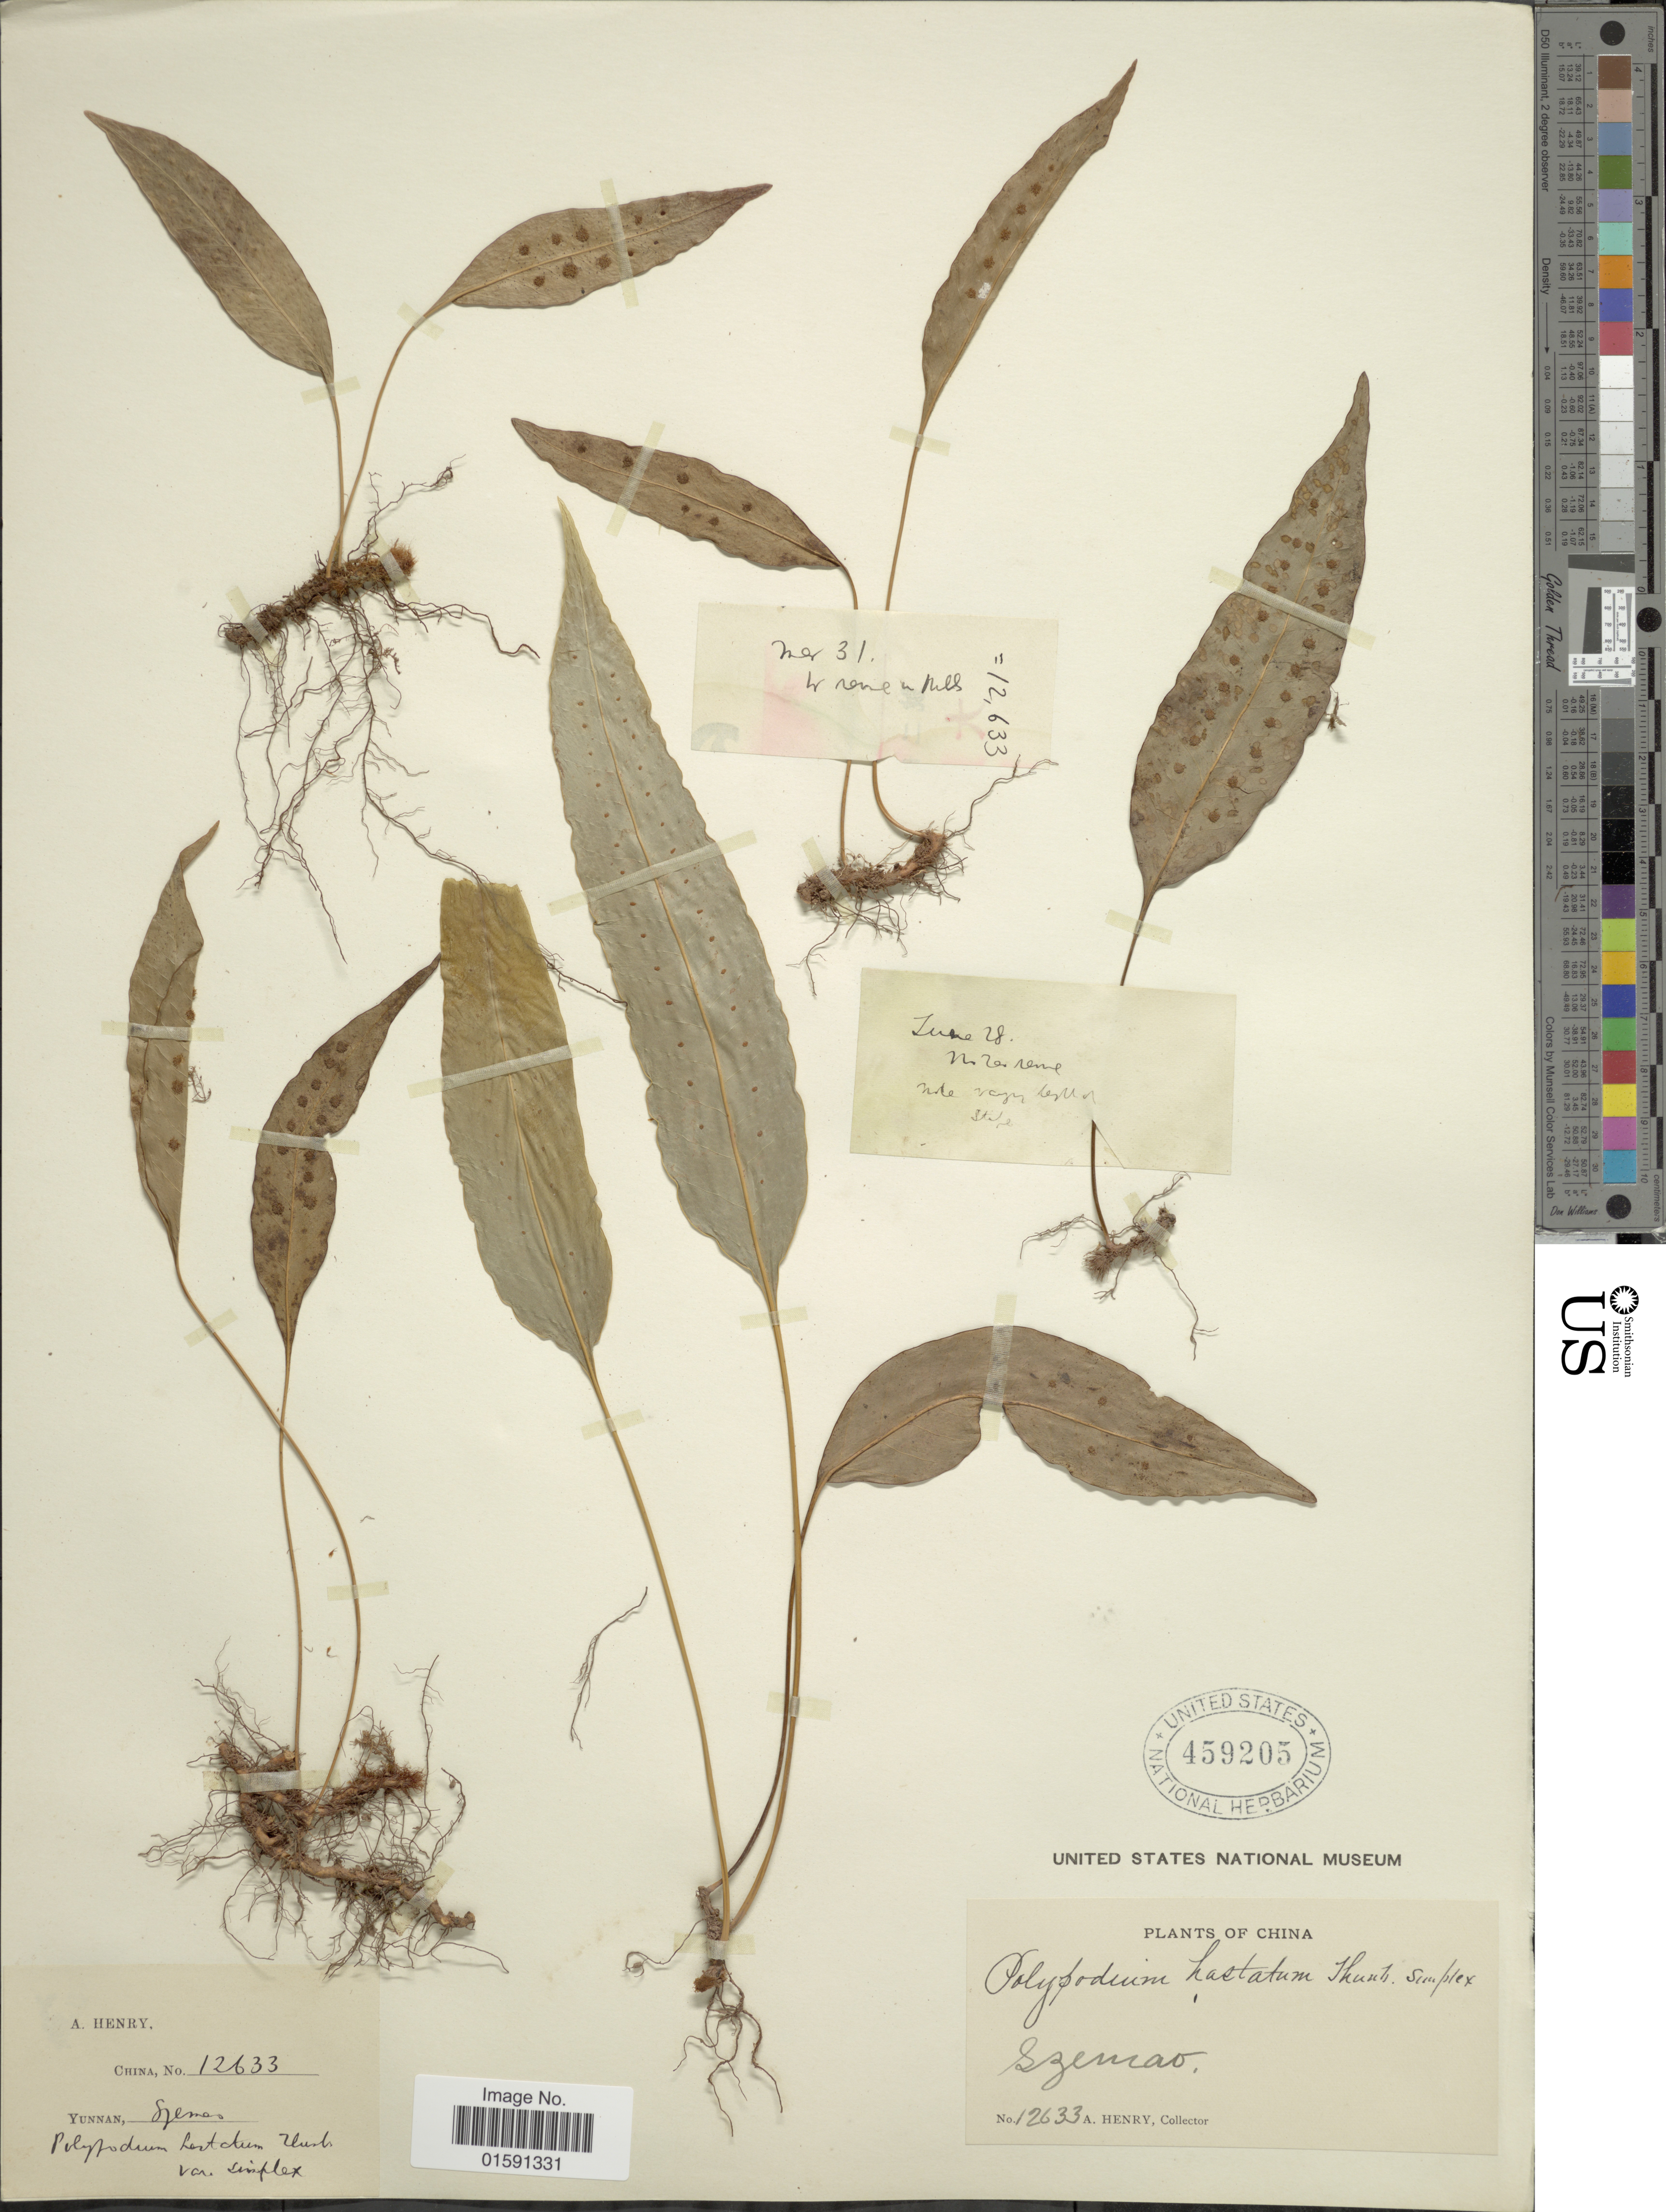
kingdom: Plantae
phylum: Tracheophyta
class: Polypodiopsida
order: Polypodiales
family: Polypodiaceae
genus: Selliguea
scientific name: Selliguea hastata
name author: (Thunb.) Fraser-Jenk.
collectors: A. Henry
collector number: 12633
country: China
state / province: Yunnan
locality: Szemao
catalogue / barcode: US 459205